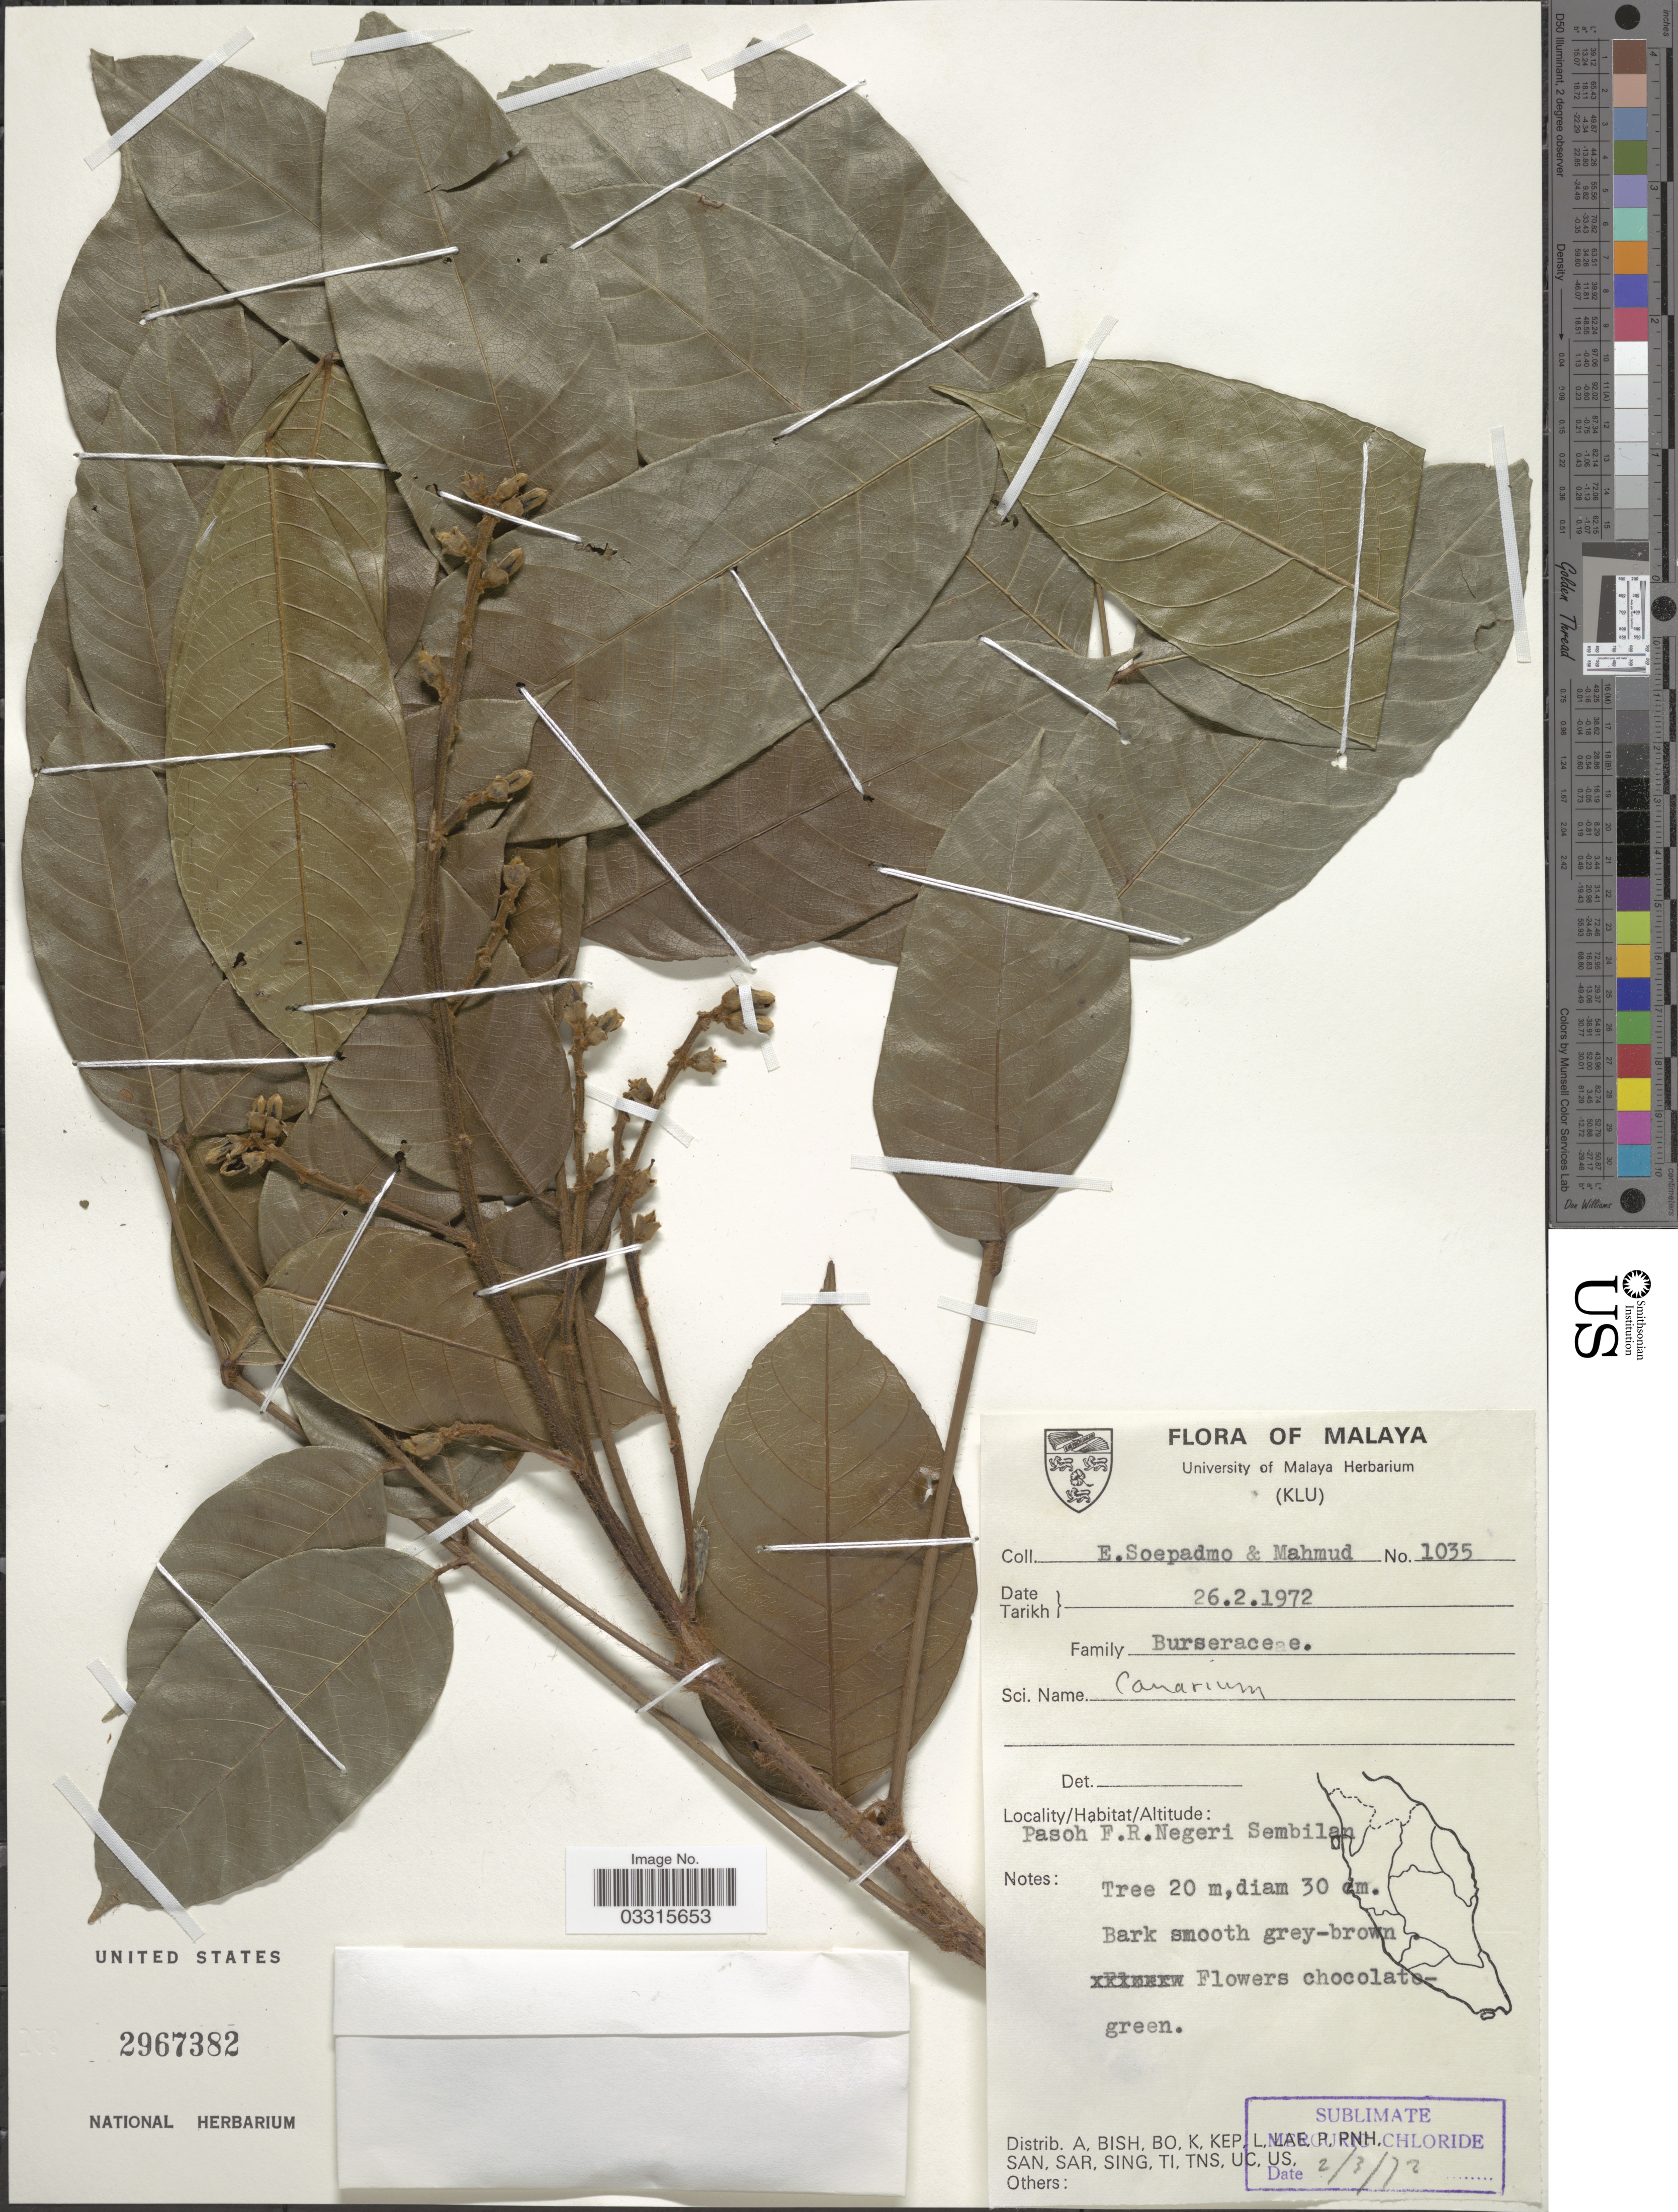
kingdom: Plantae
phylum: Tracheophyta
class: Magnoliopsida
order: Sapindales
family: Burseraceae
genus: Canarium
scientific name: Canarium sp.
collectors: E. Soepadmo & -. Mahmud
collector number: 1035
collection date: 1972-02-26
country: Malaysia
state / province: Negeri Sembilan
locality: Malaya. Pasoh F.R.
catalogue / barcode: US 2967382